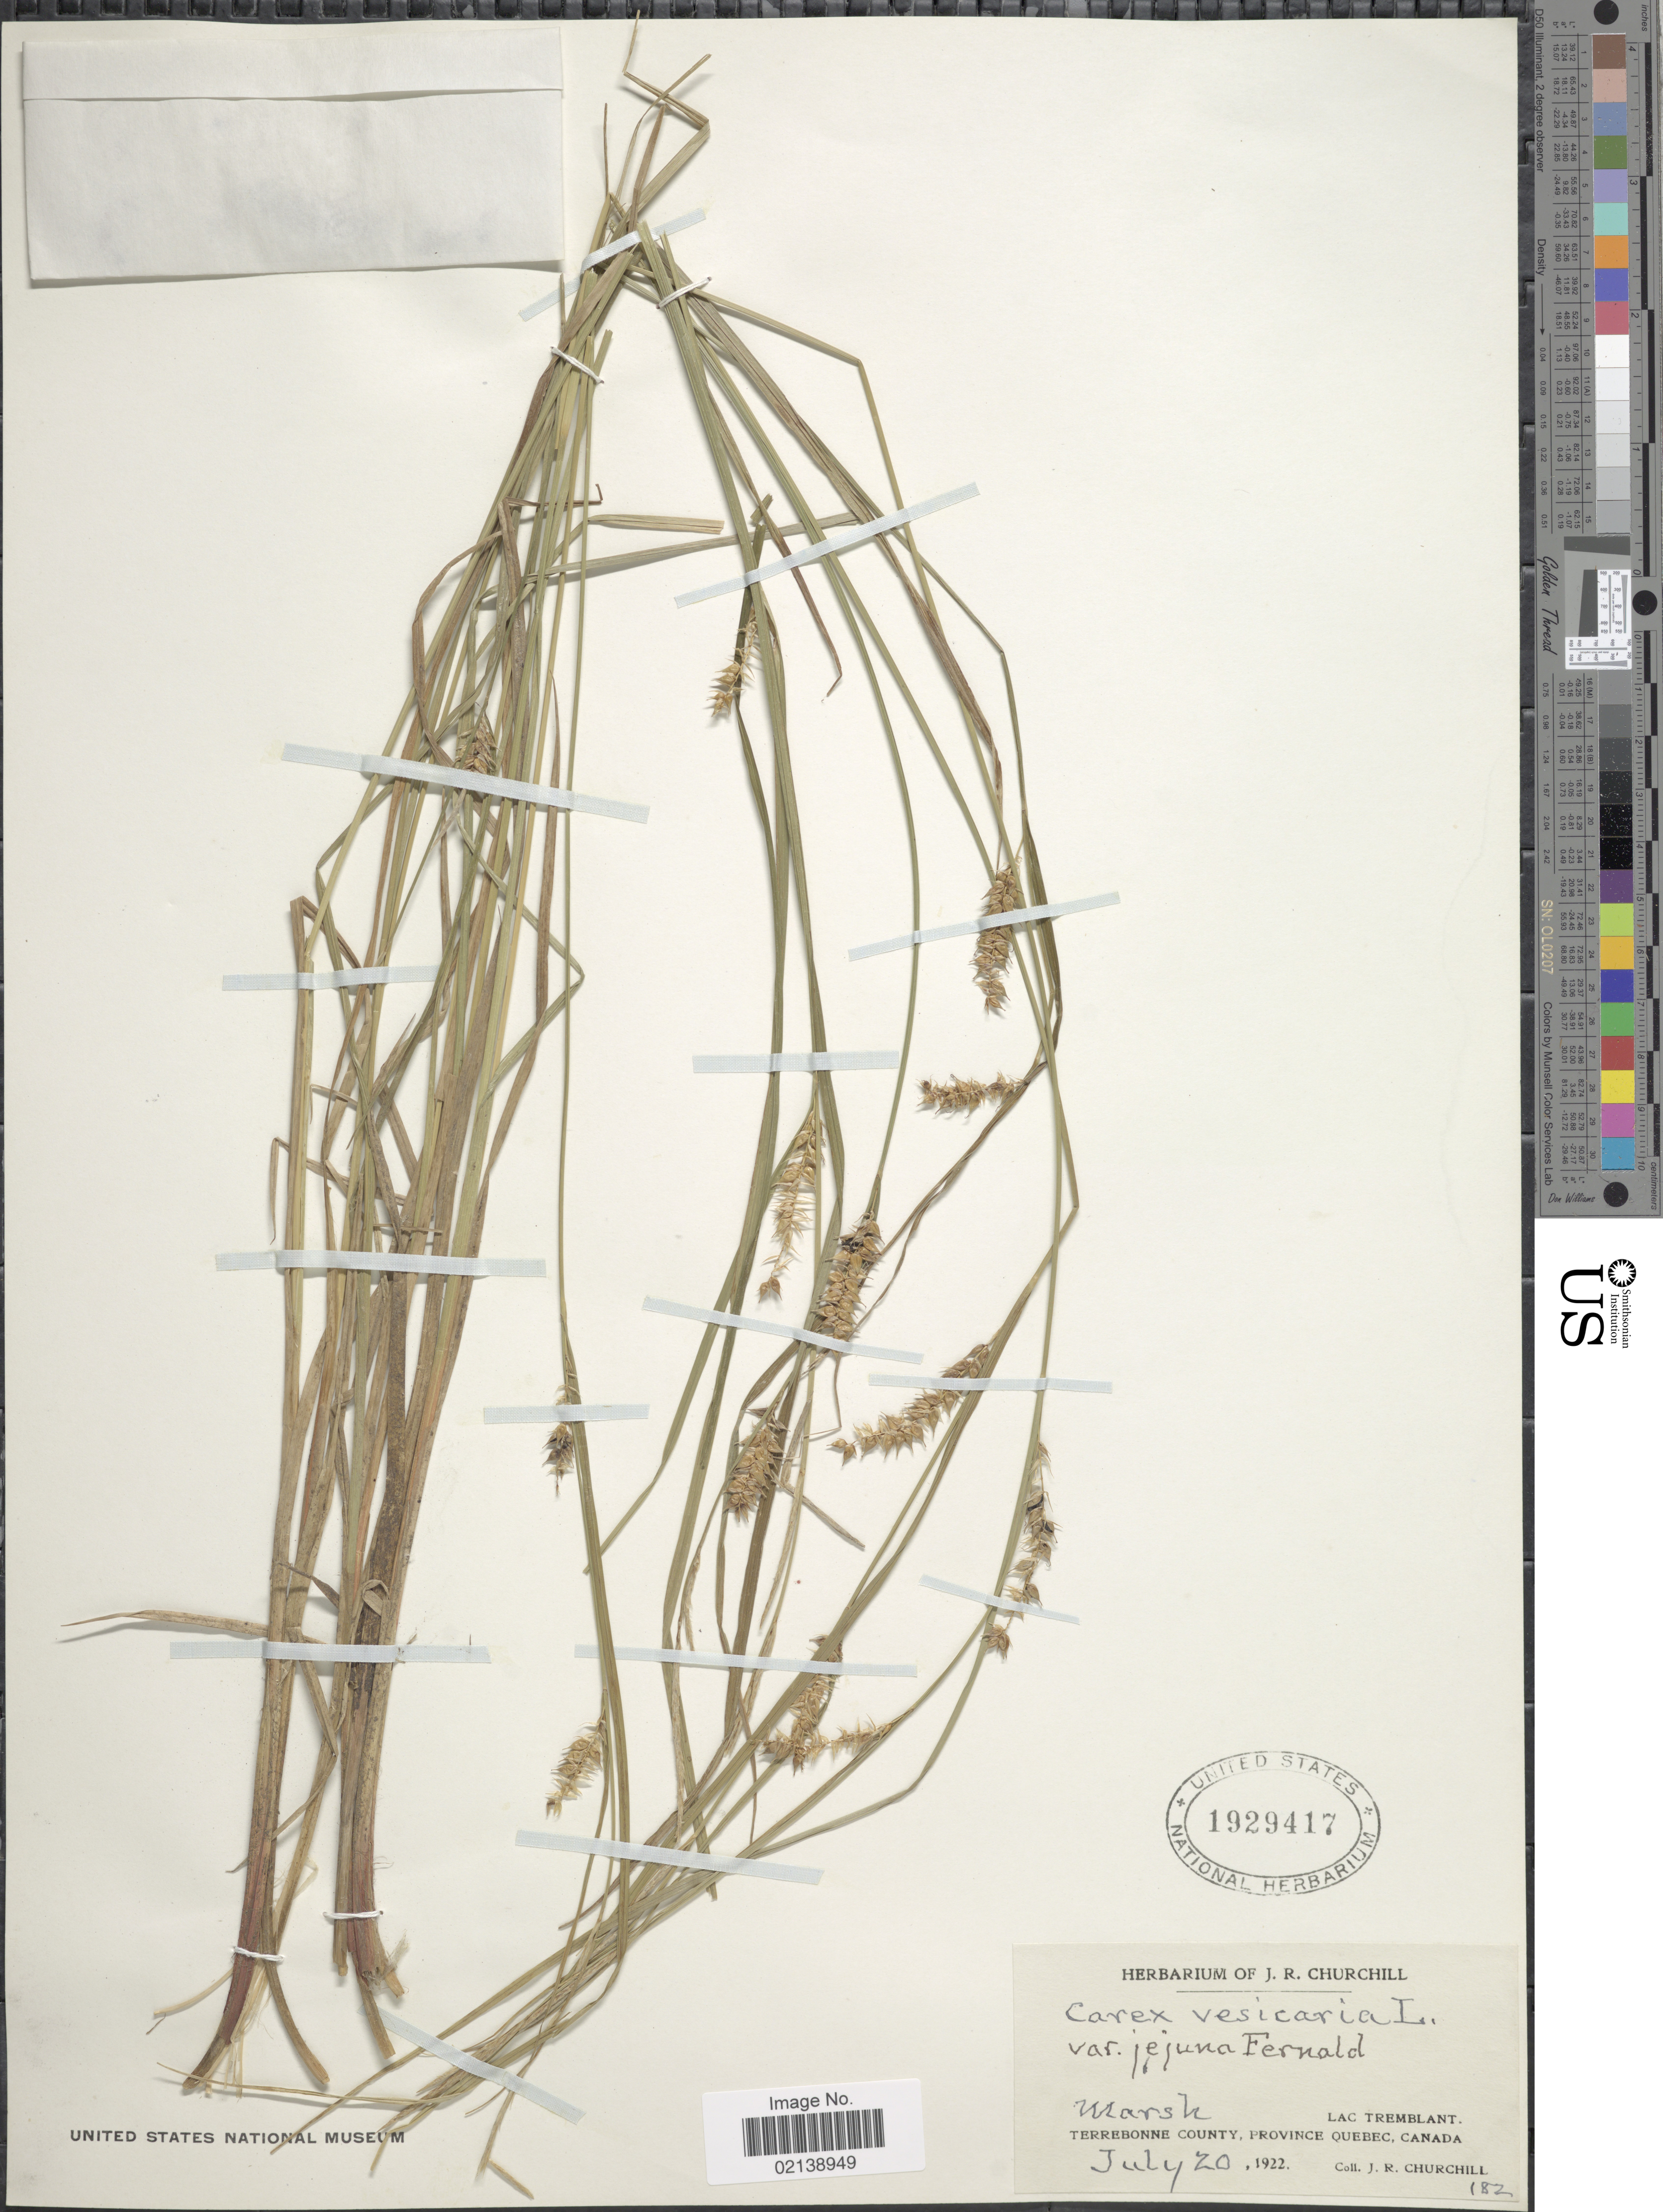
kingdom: Plantae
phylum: Tracheophyta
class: Liliopsida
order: Poales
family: Cyperaceae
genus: Carex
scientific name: Carex vesicaria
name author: L.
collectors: J. Churchill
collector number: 182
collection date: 1922-07-20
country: Canada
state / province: Quebec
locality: Marsh, Lac Tremblant, Terrebonne County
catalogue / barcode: US 1929417